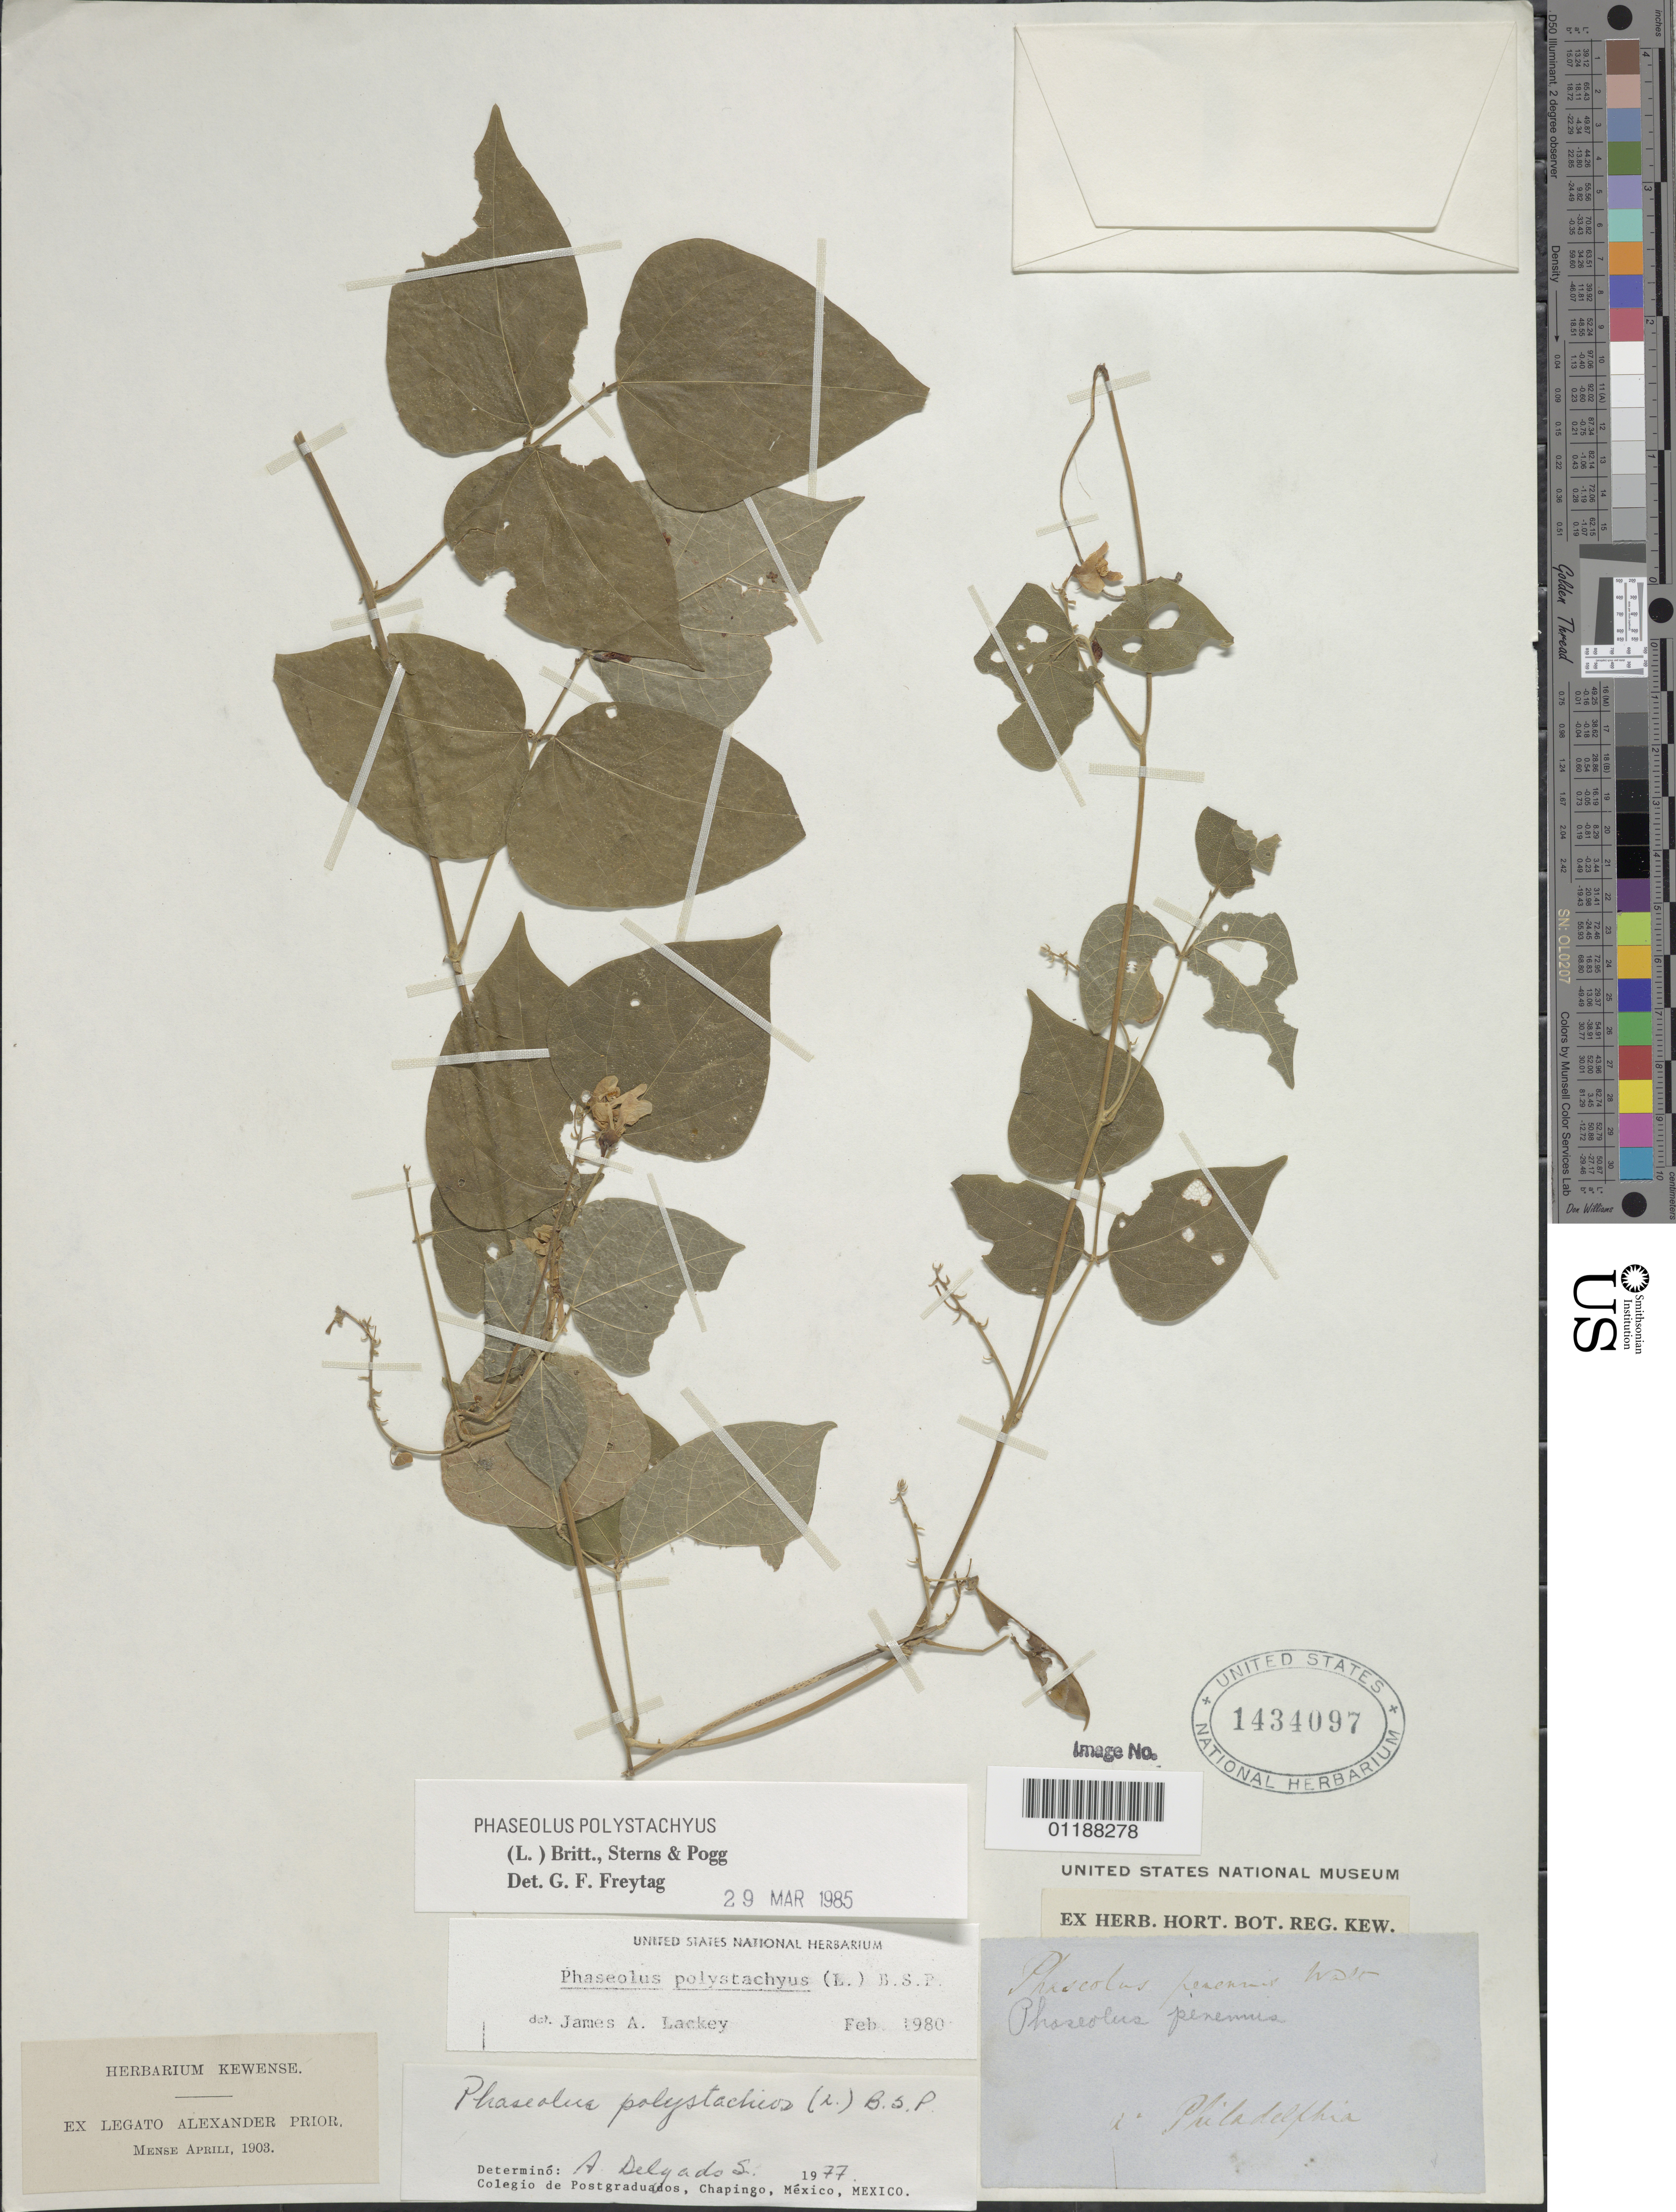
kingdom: Plantae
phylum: Tracheophyta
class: Magnoliopsida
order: Fabales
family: Fabaceae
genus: Phaseolus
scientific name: Phaseolus polystachios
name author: (L.) Britton, Stearns & Poggenb.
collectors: A. Prior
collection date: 1903-04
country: United States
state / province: Pennsylvania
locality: Philadelpia.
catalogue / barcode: US 1434097